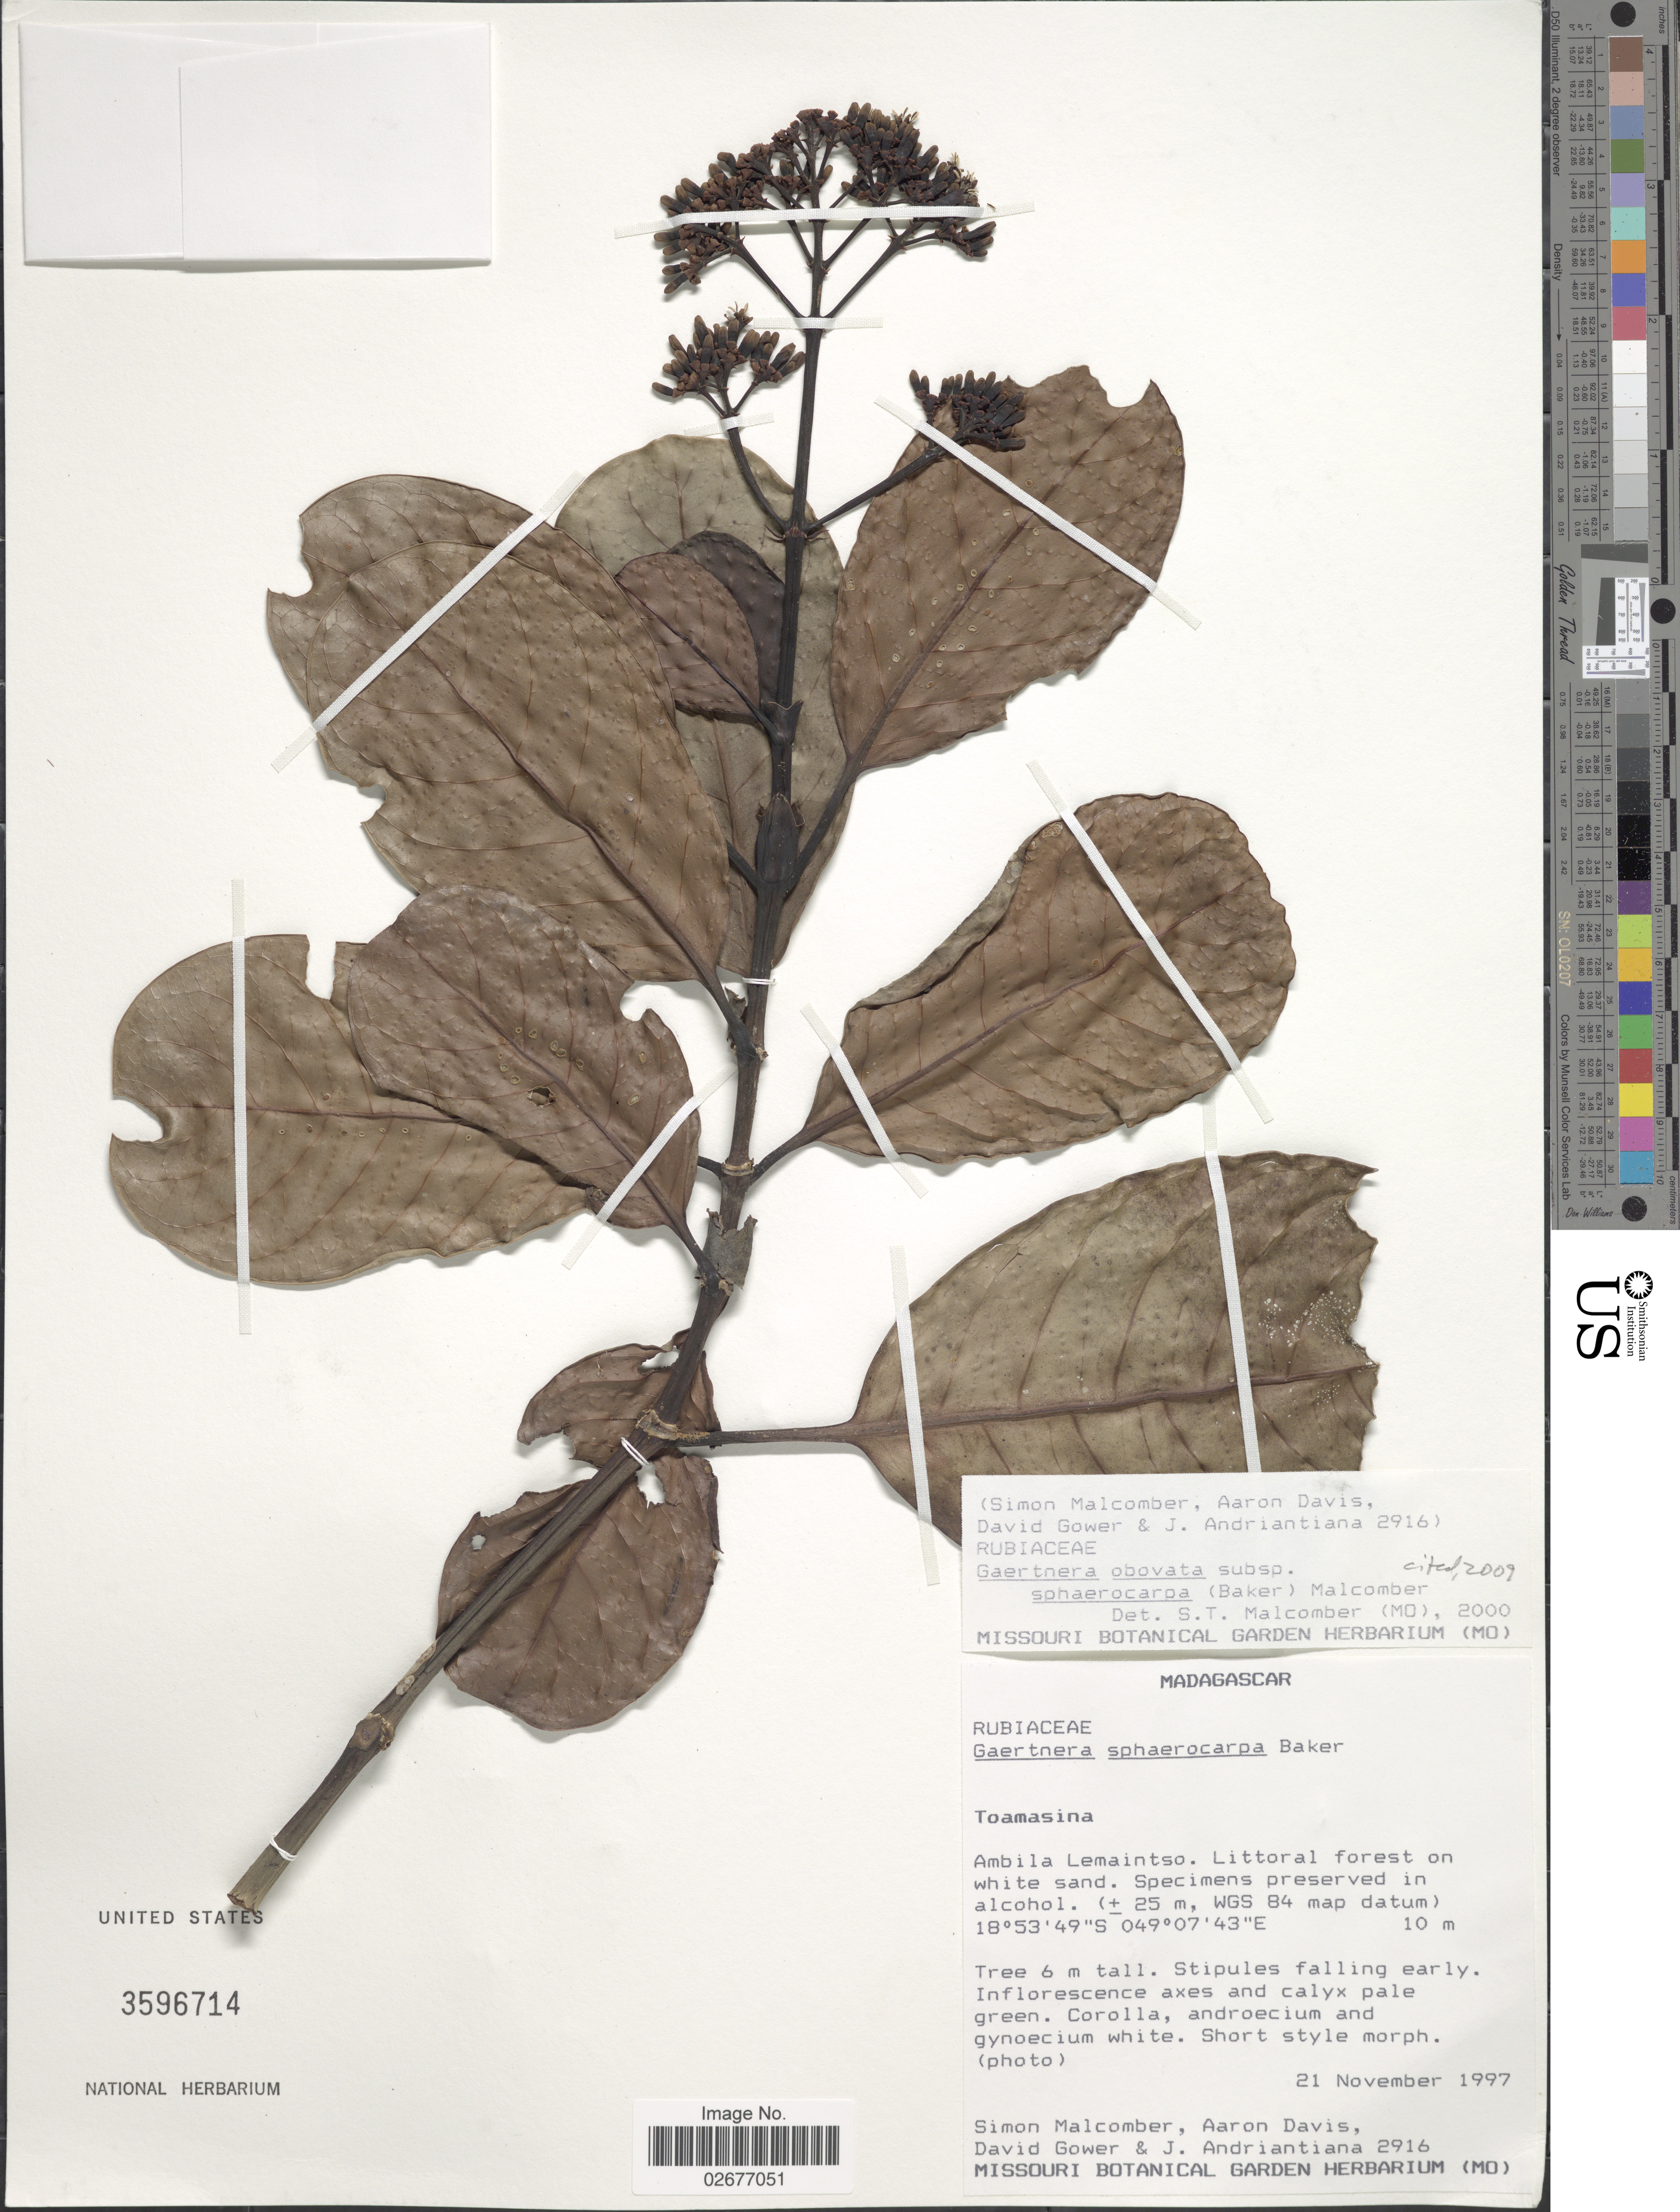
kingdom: Plantae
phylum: Tracheophyta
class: Magnoliopsida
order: Gentianales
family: Rubiaceae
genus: Gaertnera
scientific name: Gaertnera obovata var. sphaerocarpa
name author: (Baker) Malcomber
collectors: S. T. Malcomber, A. P. Davis, D. Gower & J. Andriantiana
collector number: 2916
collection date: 1997-11-21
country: Madagascar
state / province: Atsinanana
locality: Ambila Lemaintso, Littoral forest on white sand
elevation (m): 10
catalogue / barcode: US 3596714